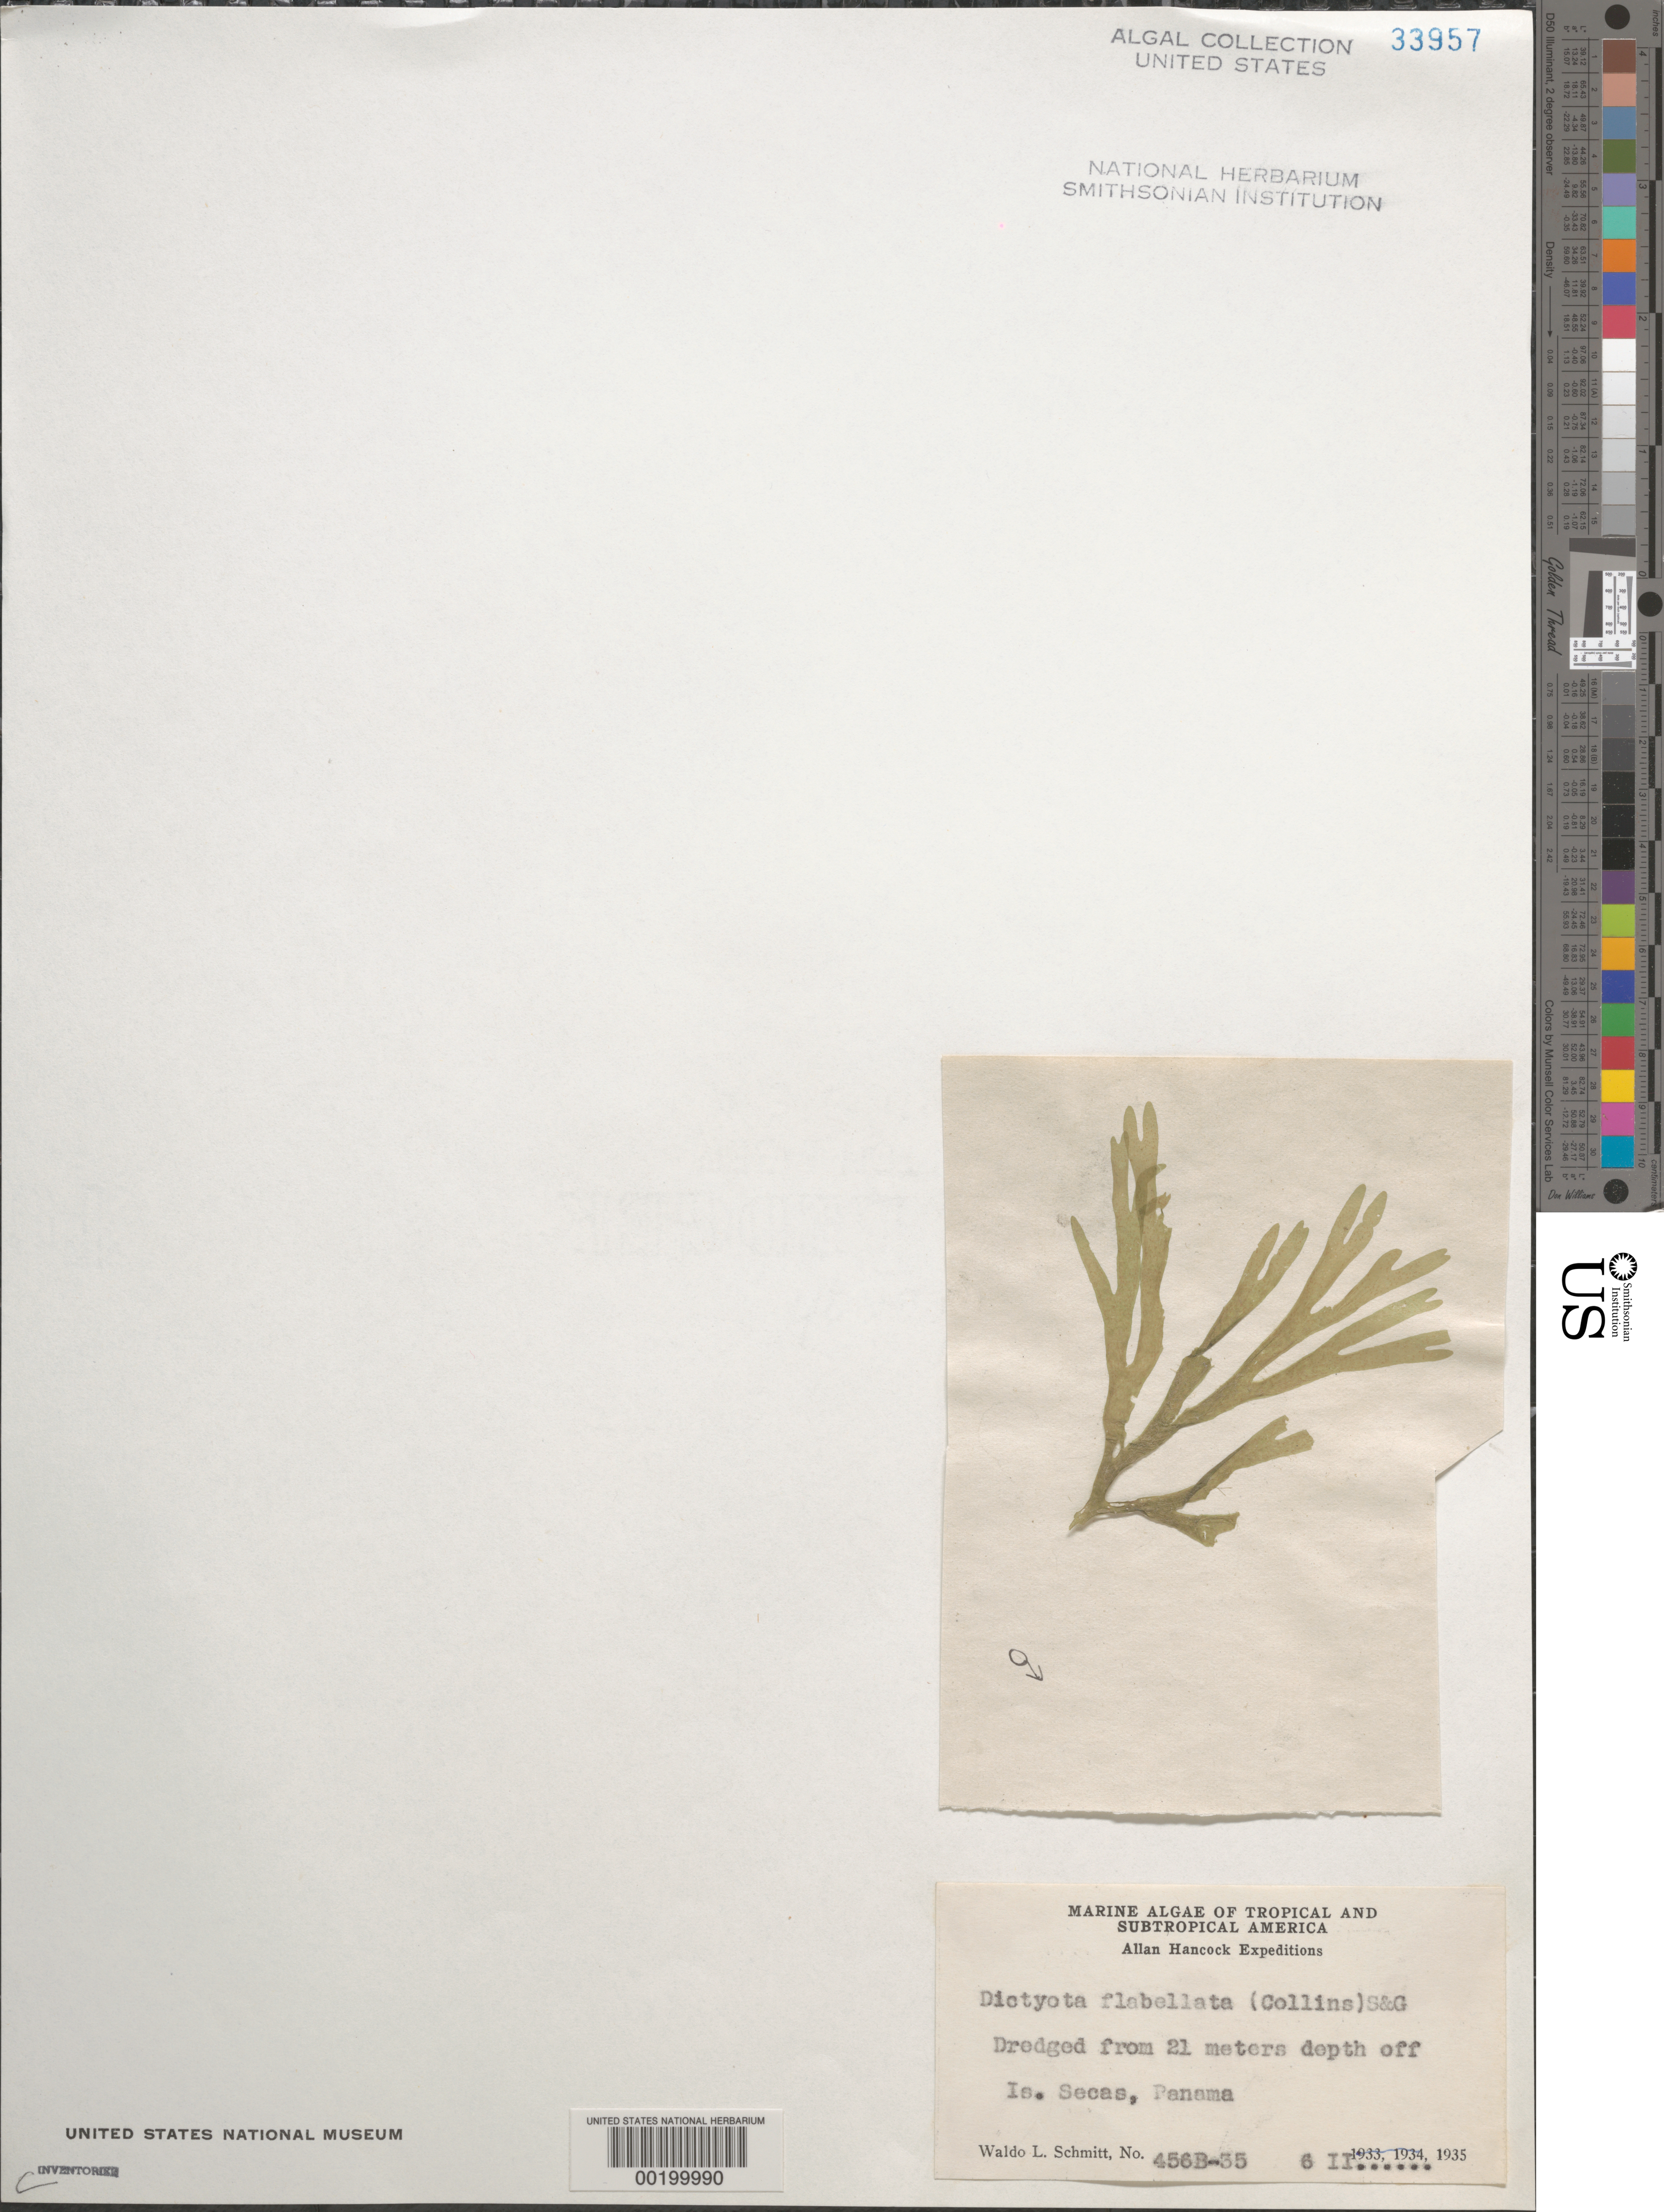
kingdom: Chromista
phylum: Ochrophyta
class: Phaeophyceae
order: Dictyotales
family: Dictyotaceae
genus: Dictyota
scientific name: Dictyota flabellata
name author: (Collins) Setch. & N.L. Gardner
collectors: W. L. Schmitt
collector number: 456b-35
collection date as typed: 06 Feb 1935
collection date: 1935-02-06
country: Panama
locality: Off Isla Secas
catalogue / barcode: US 33957